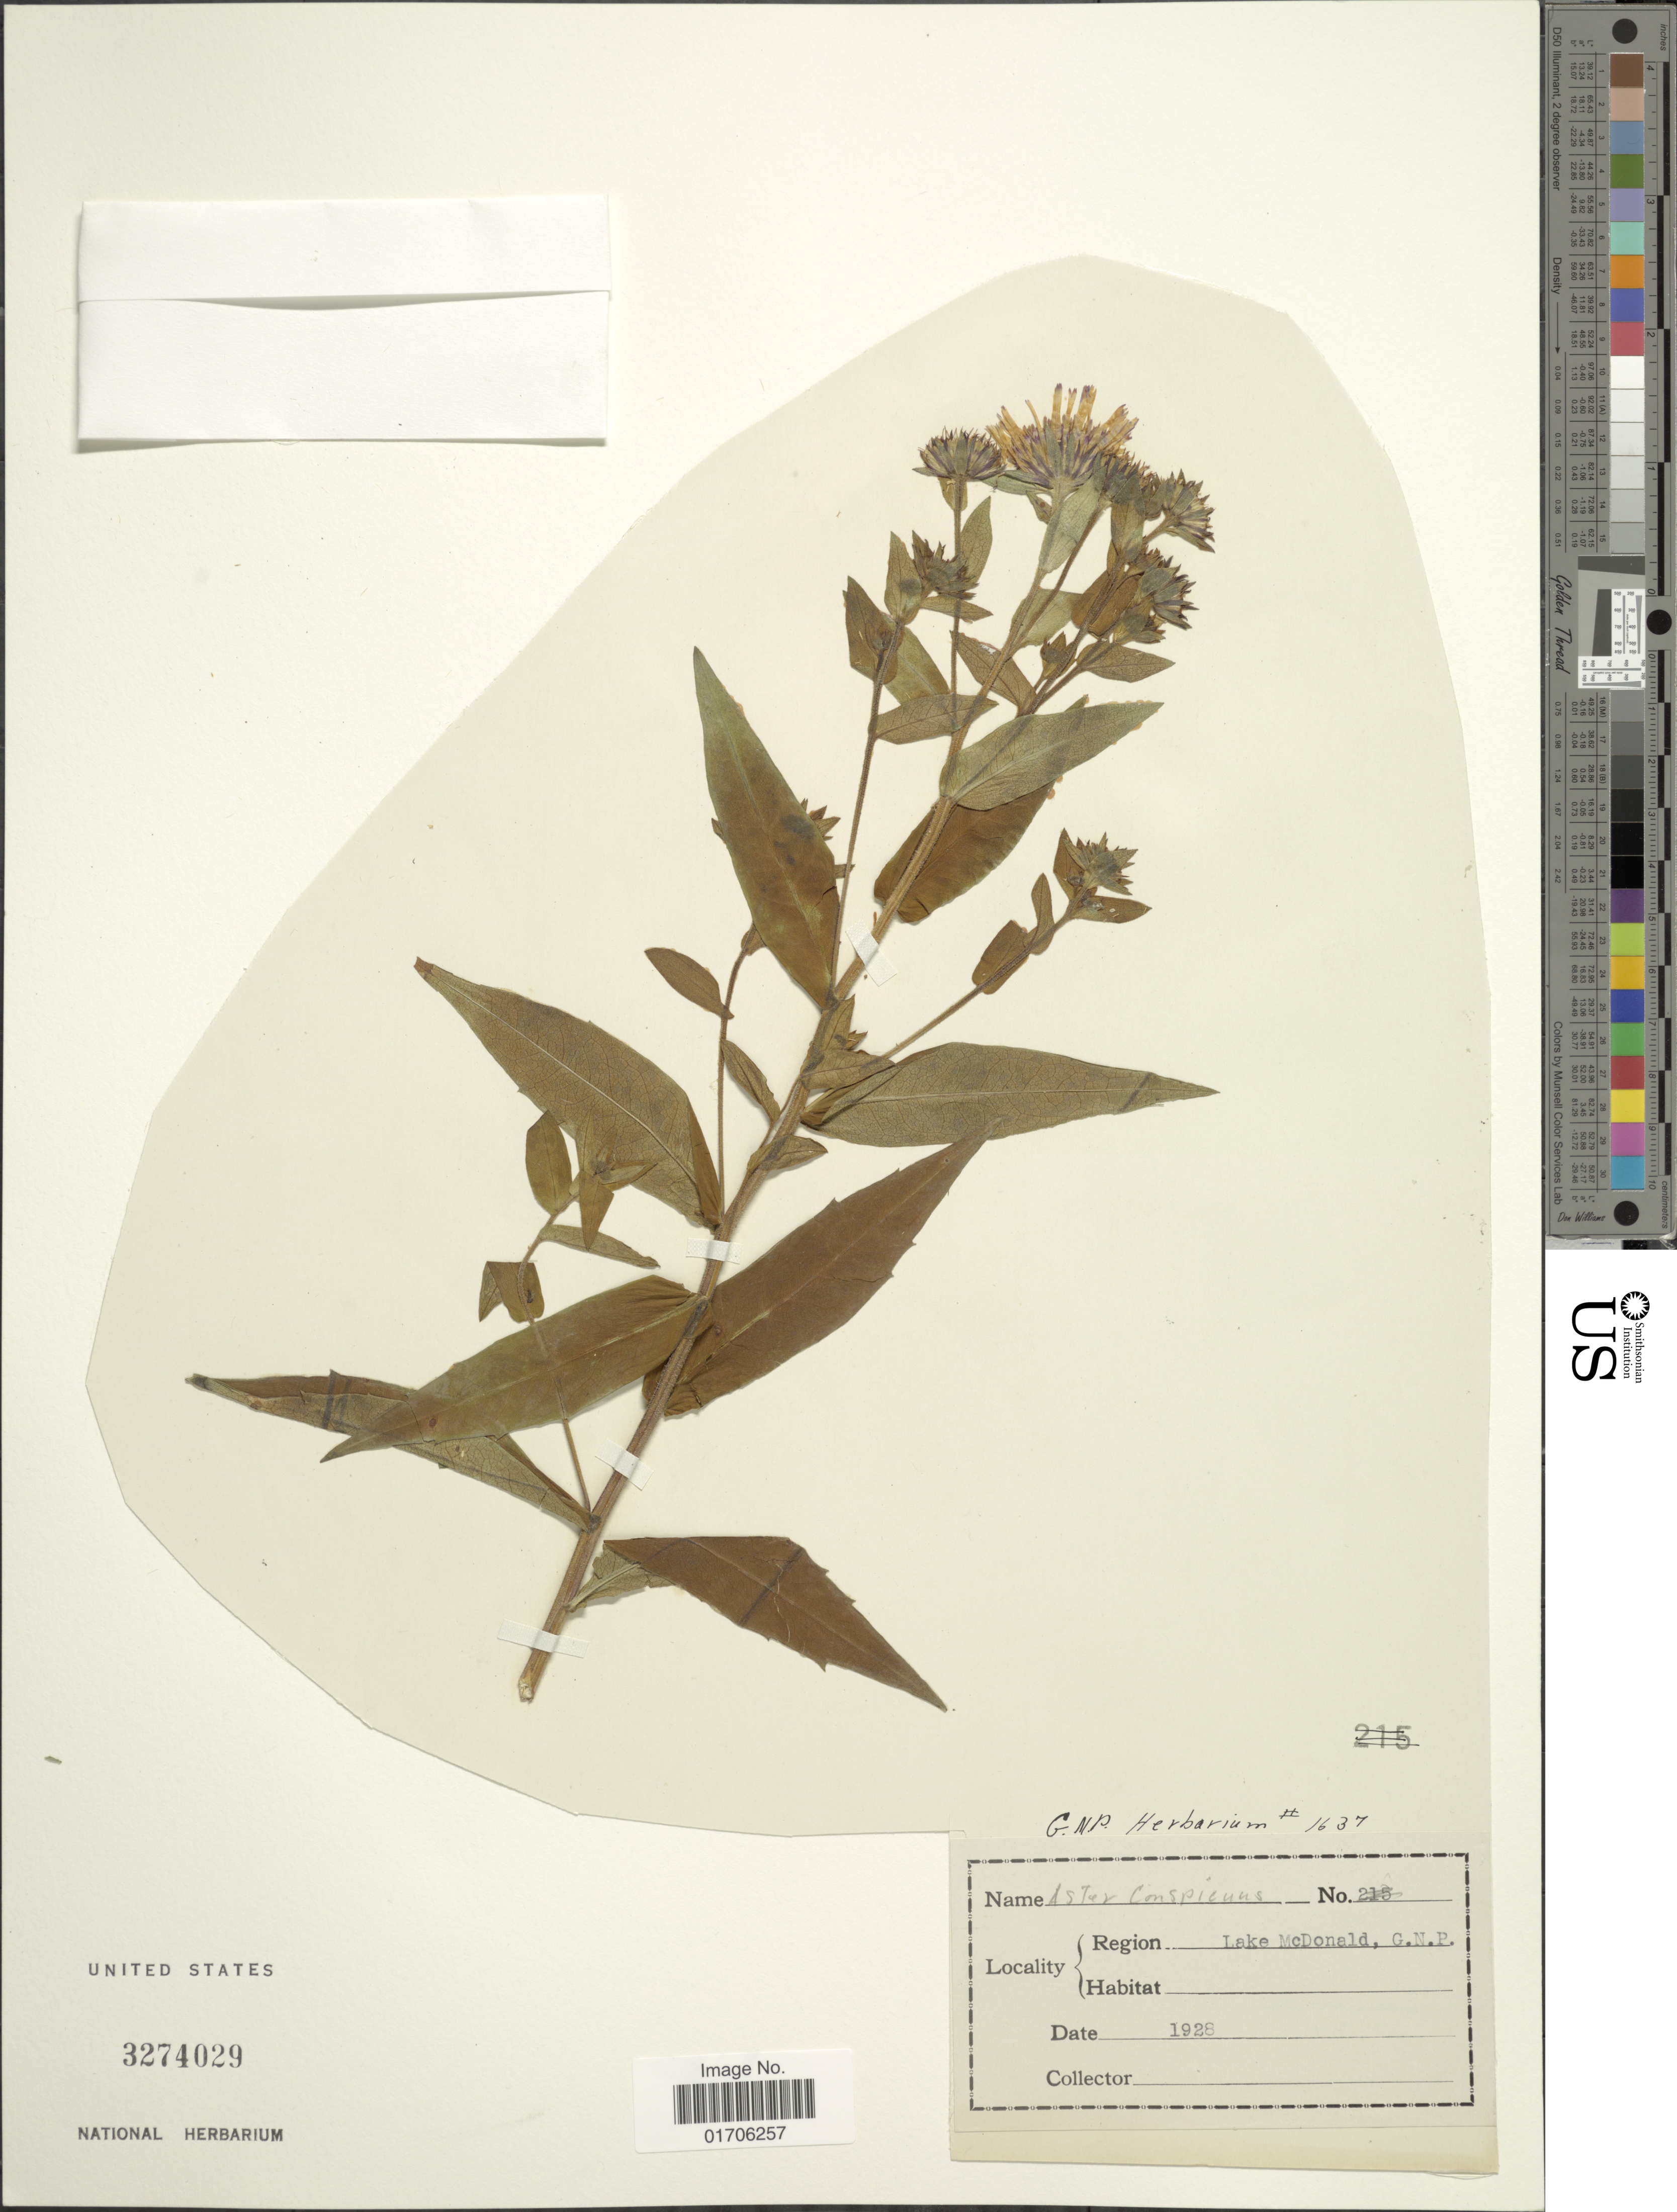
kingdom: Plantae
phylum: Tracheophyta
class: Magnoliopsida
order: Asterales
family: Asteraceae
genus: Eurybia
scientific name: Eurybia conspicua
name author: (Lindl.) G.L. Nesom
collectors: ex herb. G. N. P.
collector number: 1637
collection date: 1928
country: United States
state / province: Montana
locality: Region Lake McDonald, G.N.P.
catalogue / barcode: US 3274029